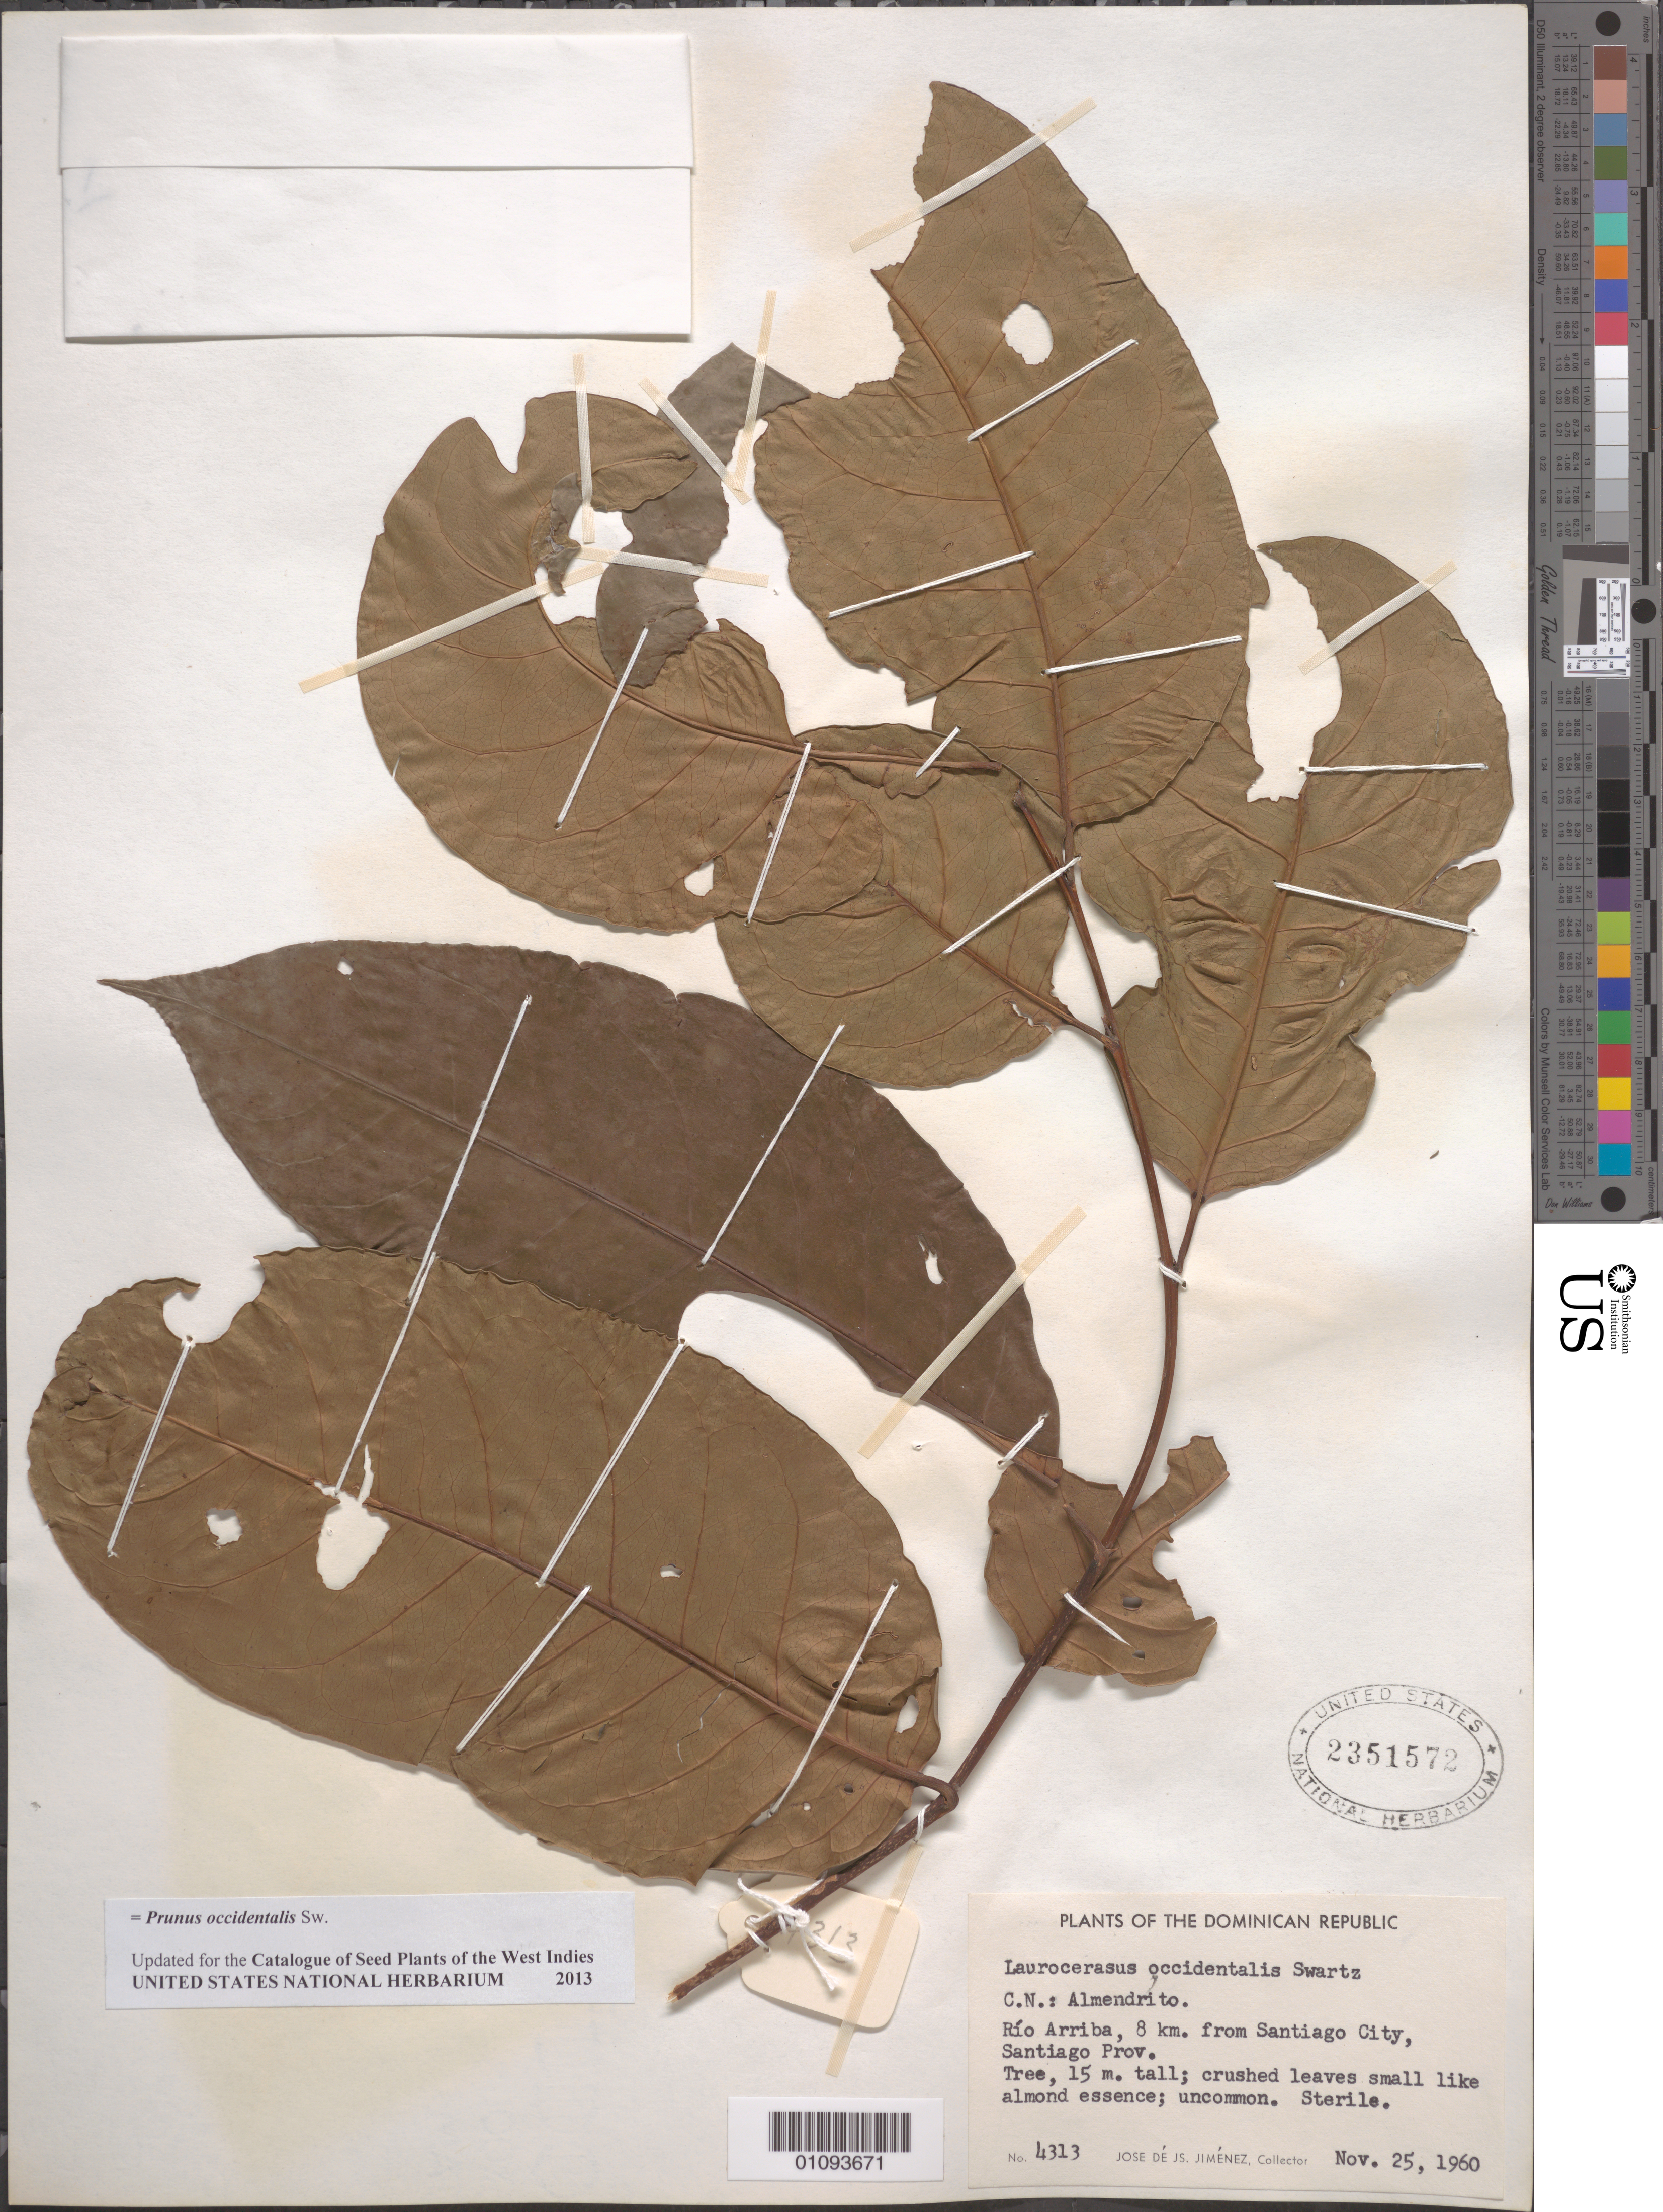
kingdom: Plantae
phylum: Tracheophyta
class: Magnoliopsida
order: Rosales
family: Rosaceae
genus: Prunus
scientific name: Prunus occidentalis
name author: Sw.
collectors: J. J. Jiménez Almonte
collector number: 4313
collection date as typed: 25 Nov 1960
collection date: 1960-11-25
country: Dominican Republic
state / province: Santiago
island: Hispaniola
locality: Rio Arriba, 8 km from Santiago City, Santiago Prov.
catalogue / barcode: US 2351572